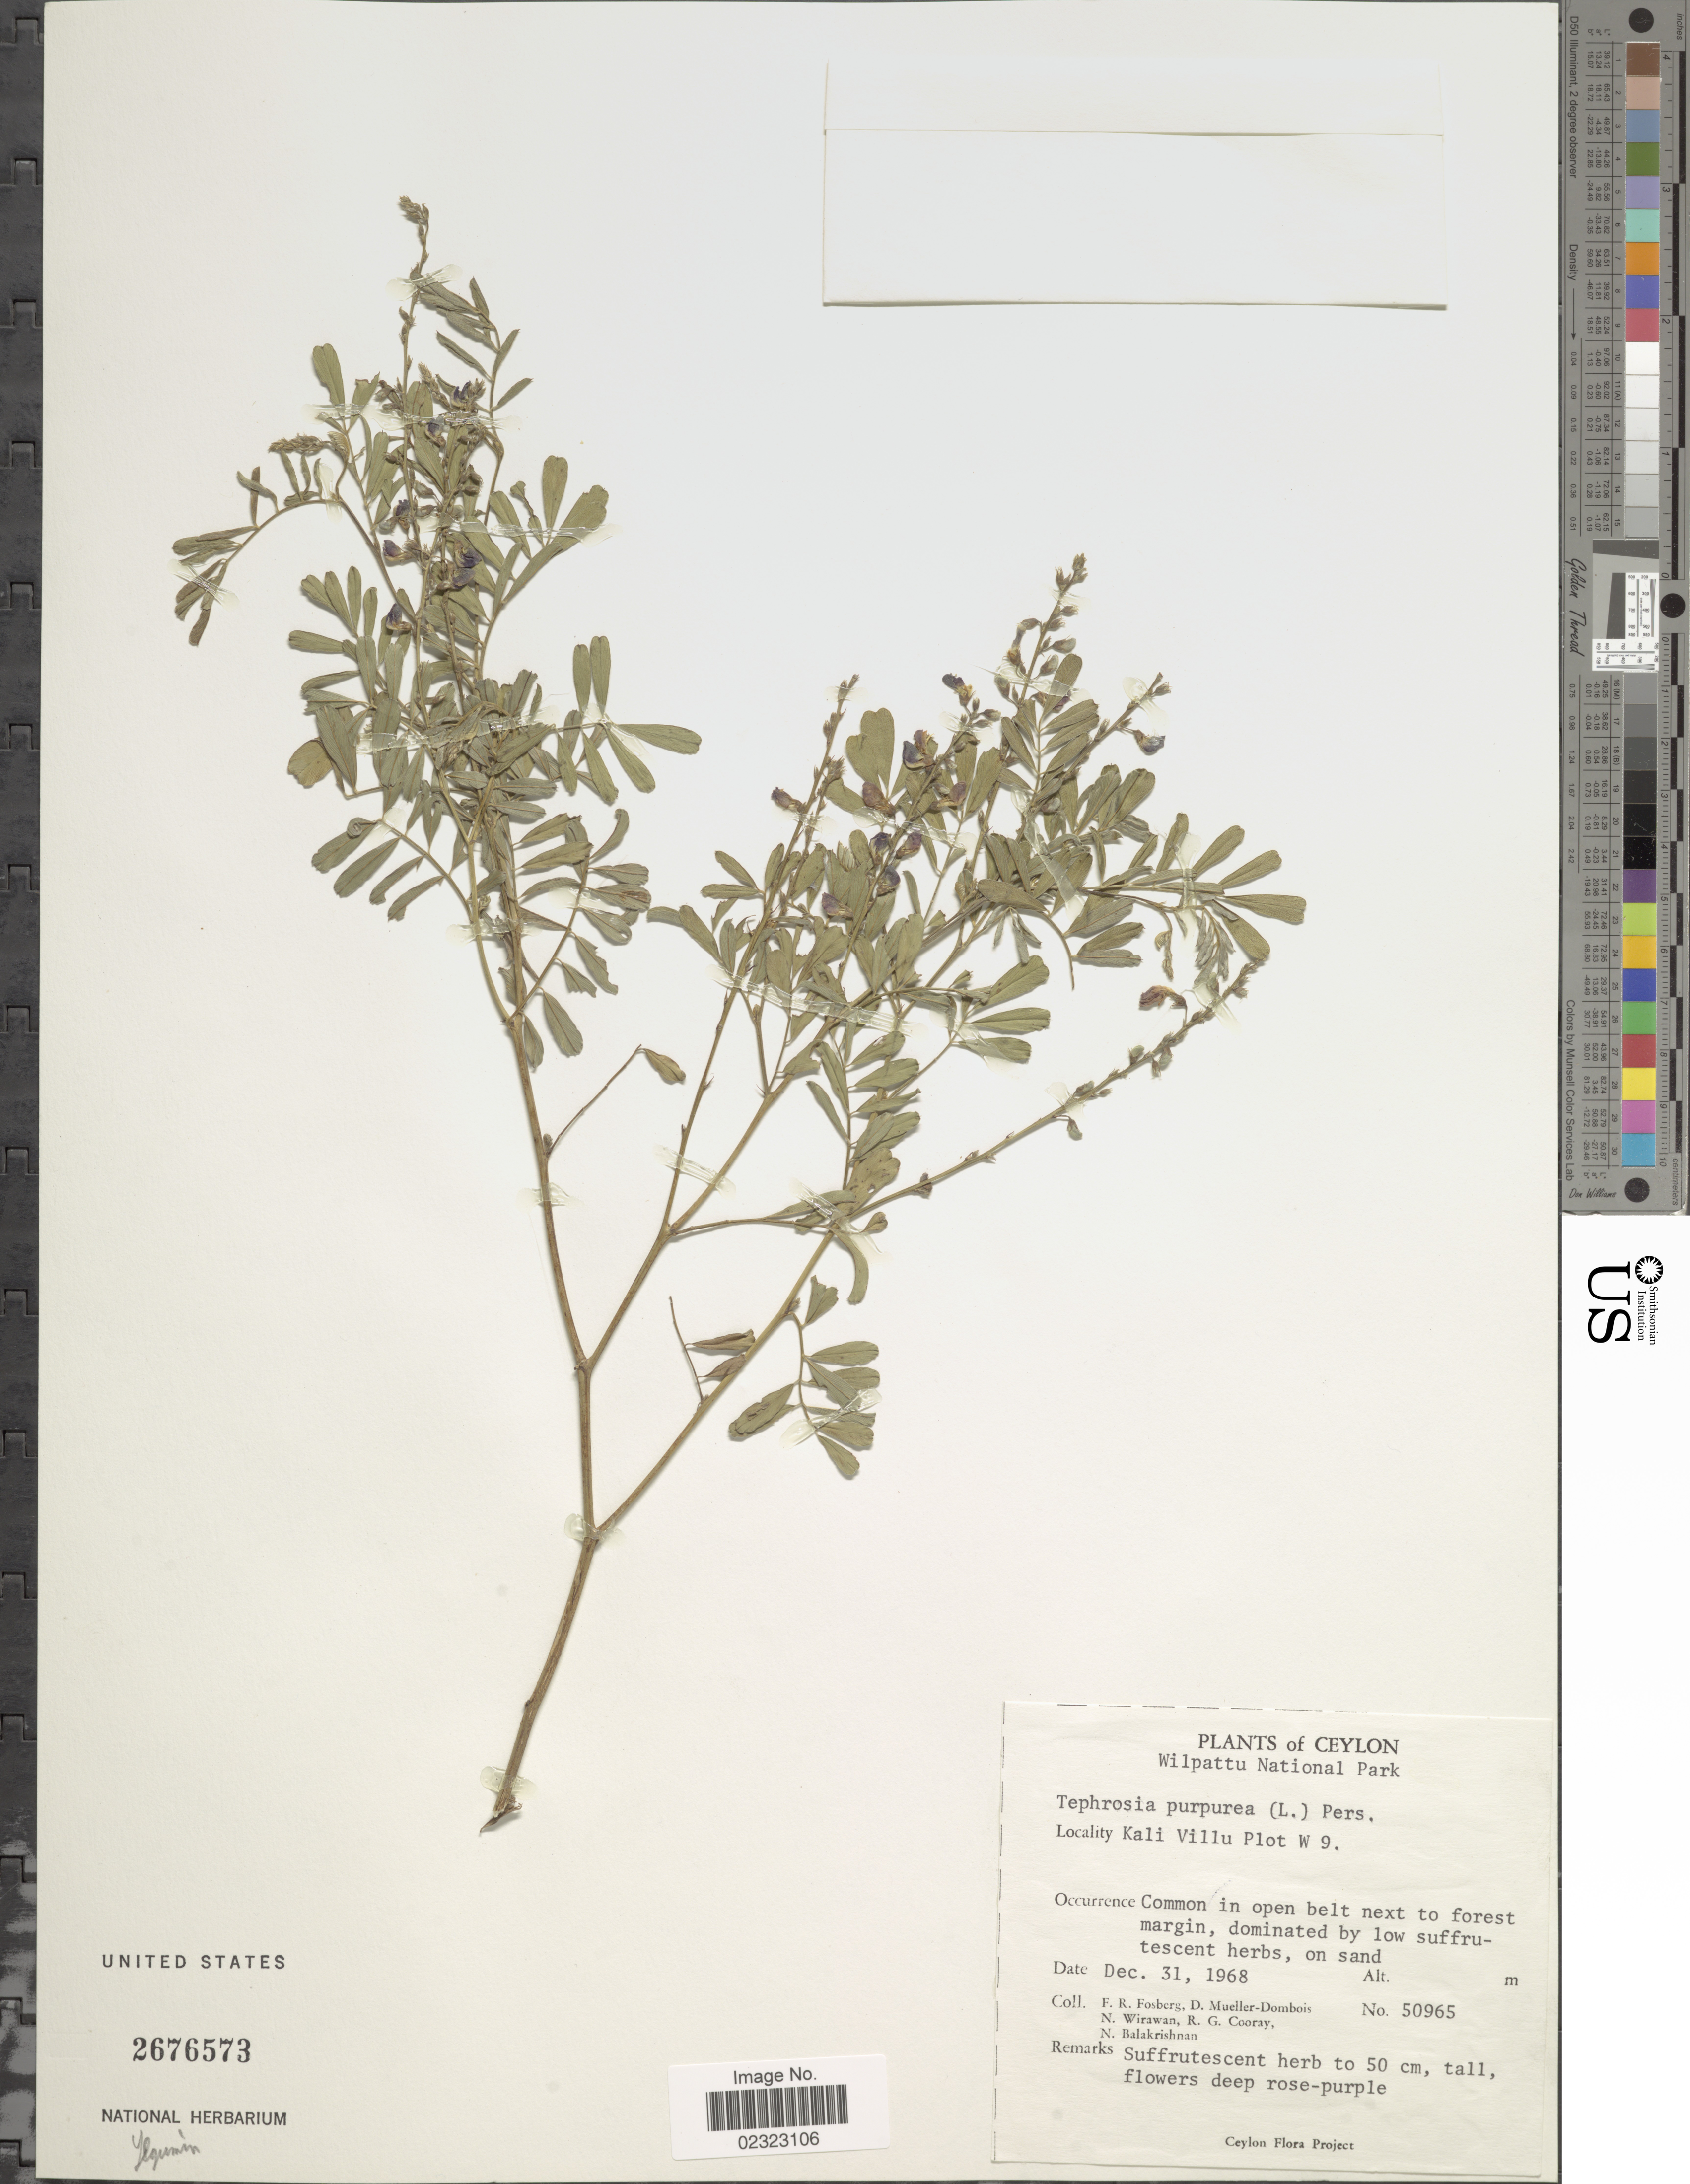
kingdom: Plantae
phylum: Tracheophyta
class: Magnoliopsida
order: Fabales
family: Fabaceae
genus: Tephrosia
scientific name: Tephrosia purpurea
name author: (L.) Pers.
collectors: F. R. Fosberg, D. Mueller-Dombois, N. Wirawan, R. Cooray & N. Balakrishnan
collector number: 50965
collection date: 1968-12-31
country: Sri Lanka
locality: Ceylon. Wilpattu National Park. Kali Villu Plot W 9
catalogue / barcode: US 2676573